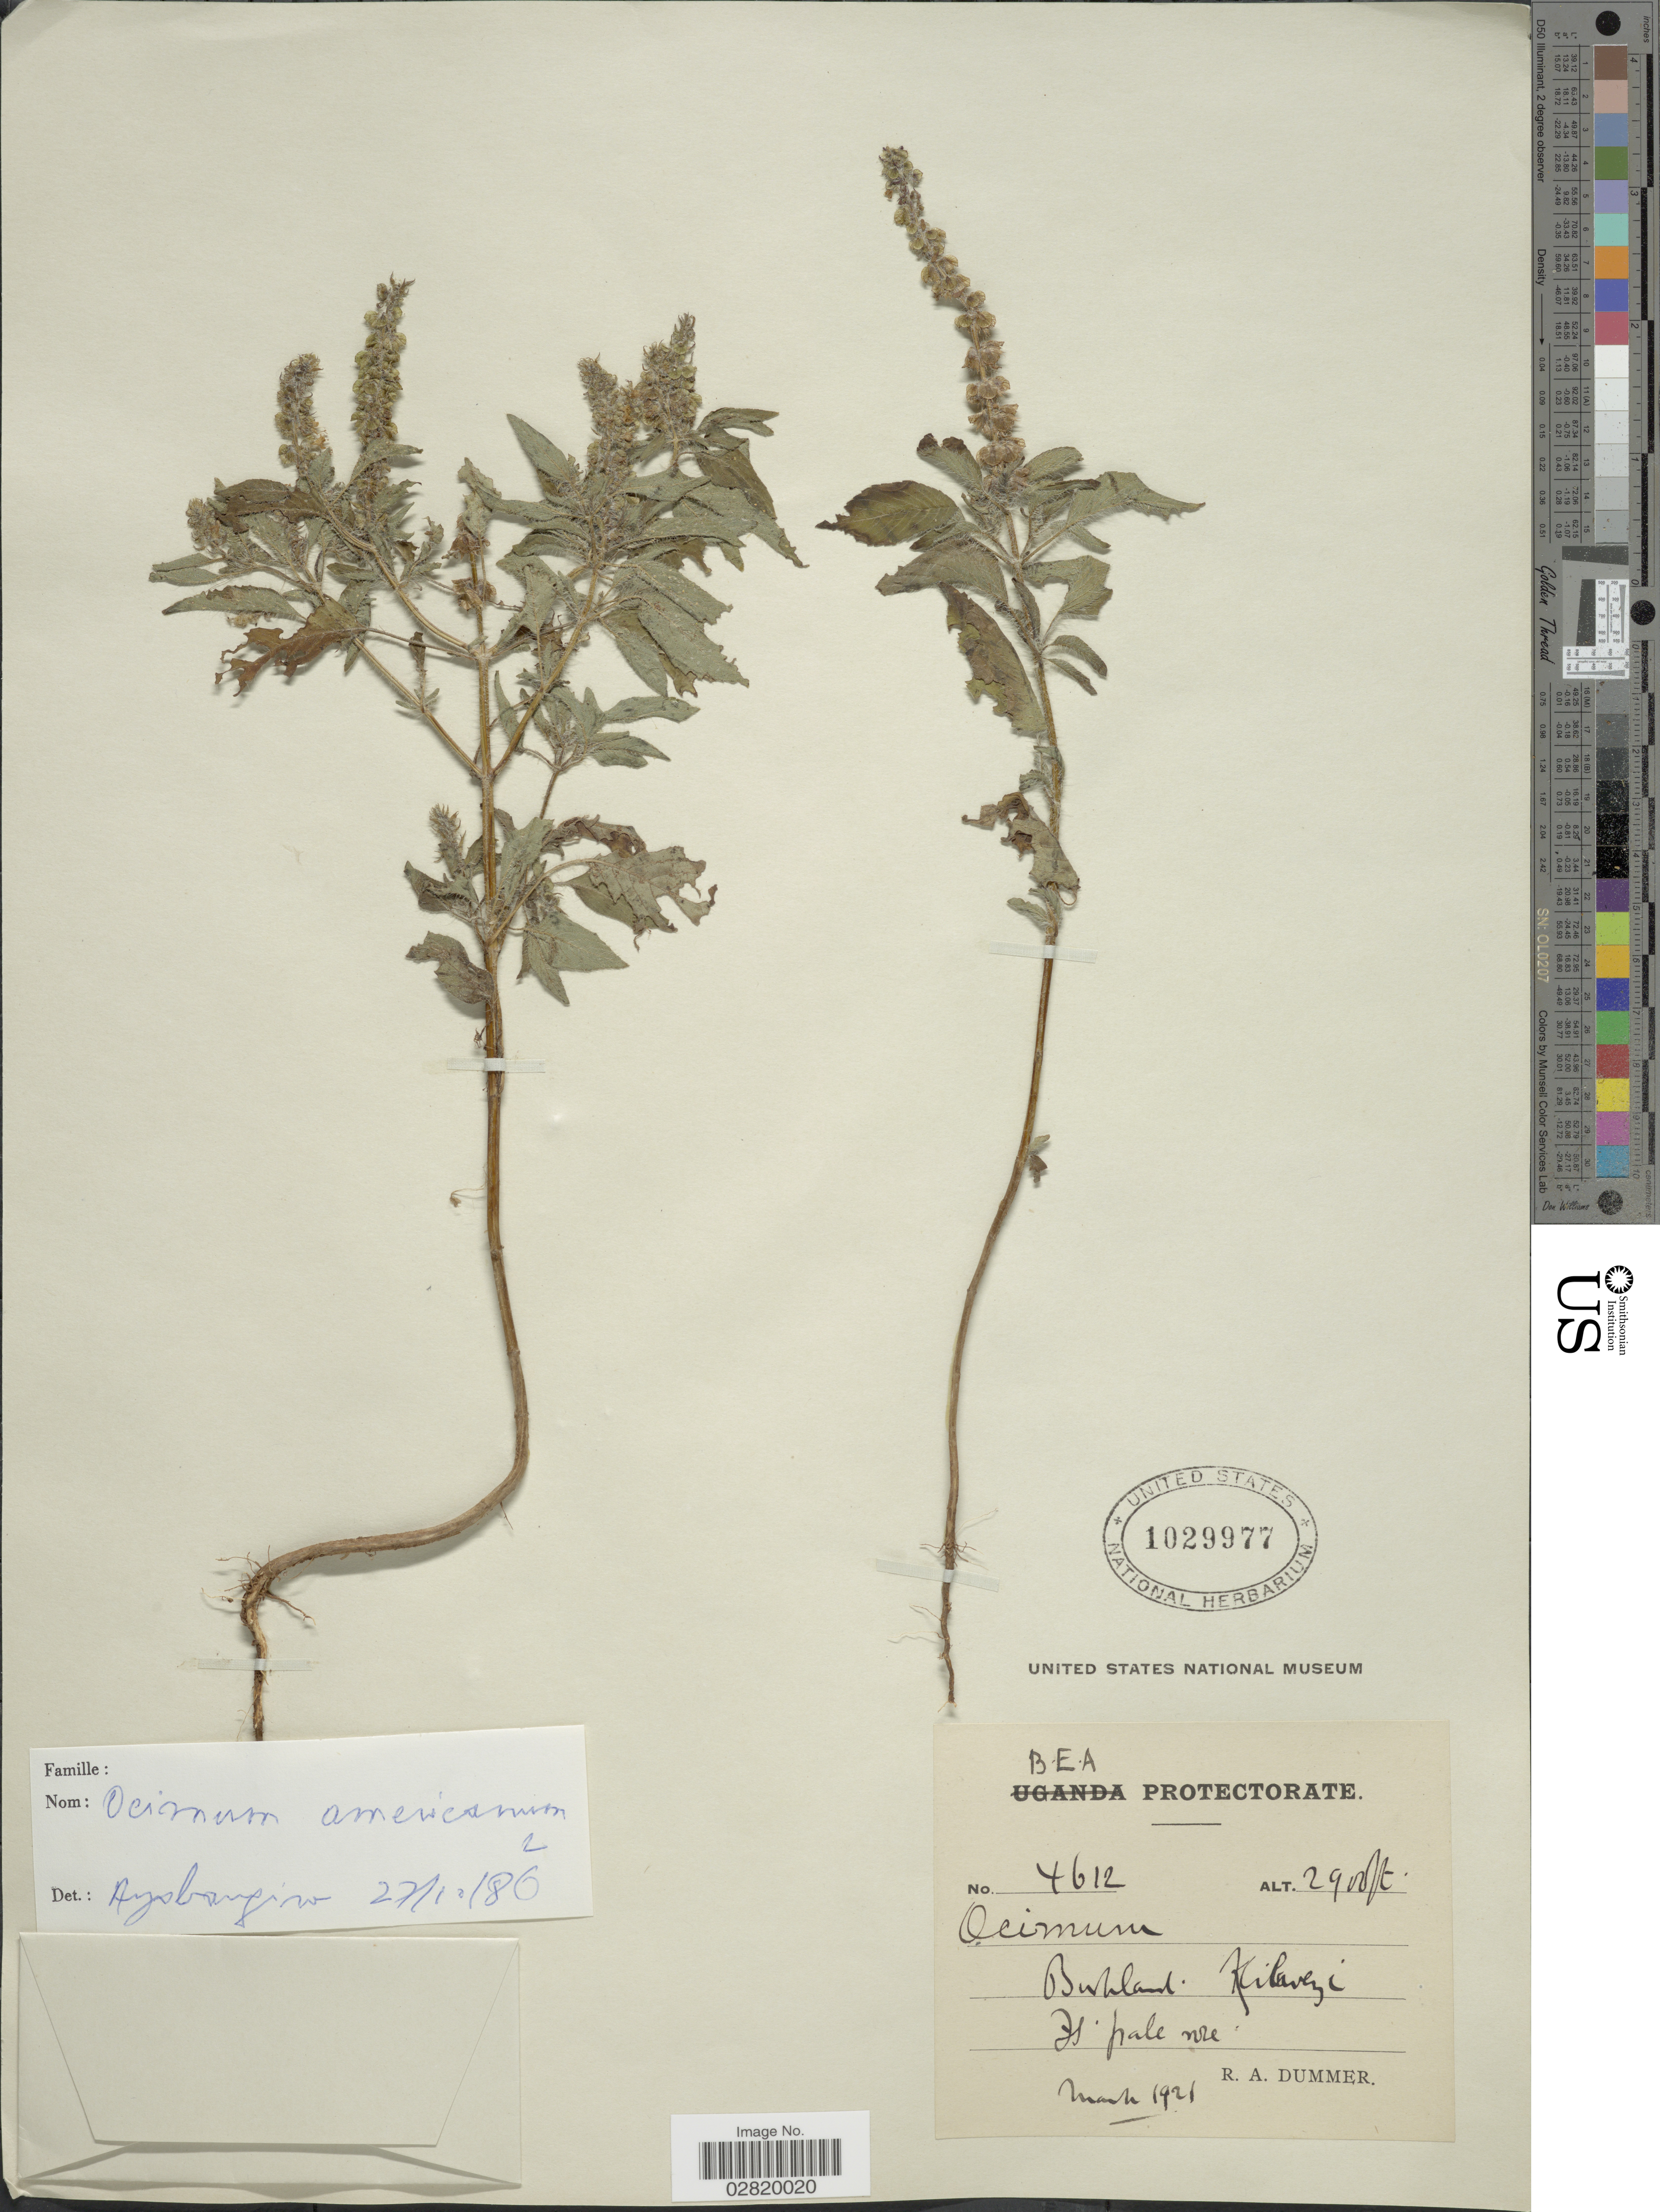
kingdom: Plantae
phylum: Tracheophyta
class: Magnoliopsida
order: Lamiales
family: Lamiaceae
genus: Ocimum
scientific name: Ocimum americanum var. americanum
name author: L.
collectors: R. Dümmer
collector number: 4612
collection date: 1921-03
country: Kenya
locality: B.E.A. Protectorate, Kibwezi.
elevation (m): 884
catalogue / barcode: US 1029977